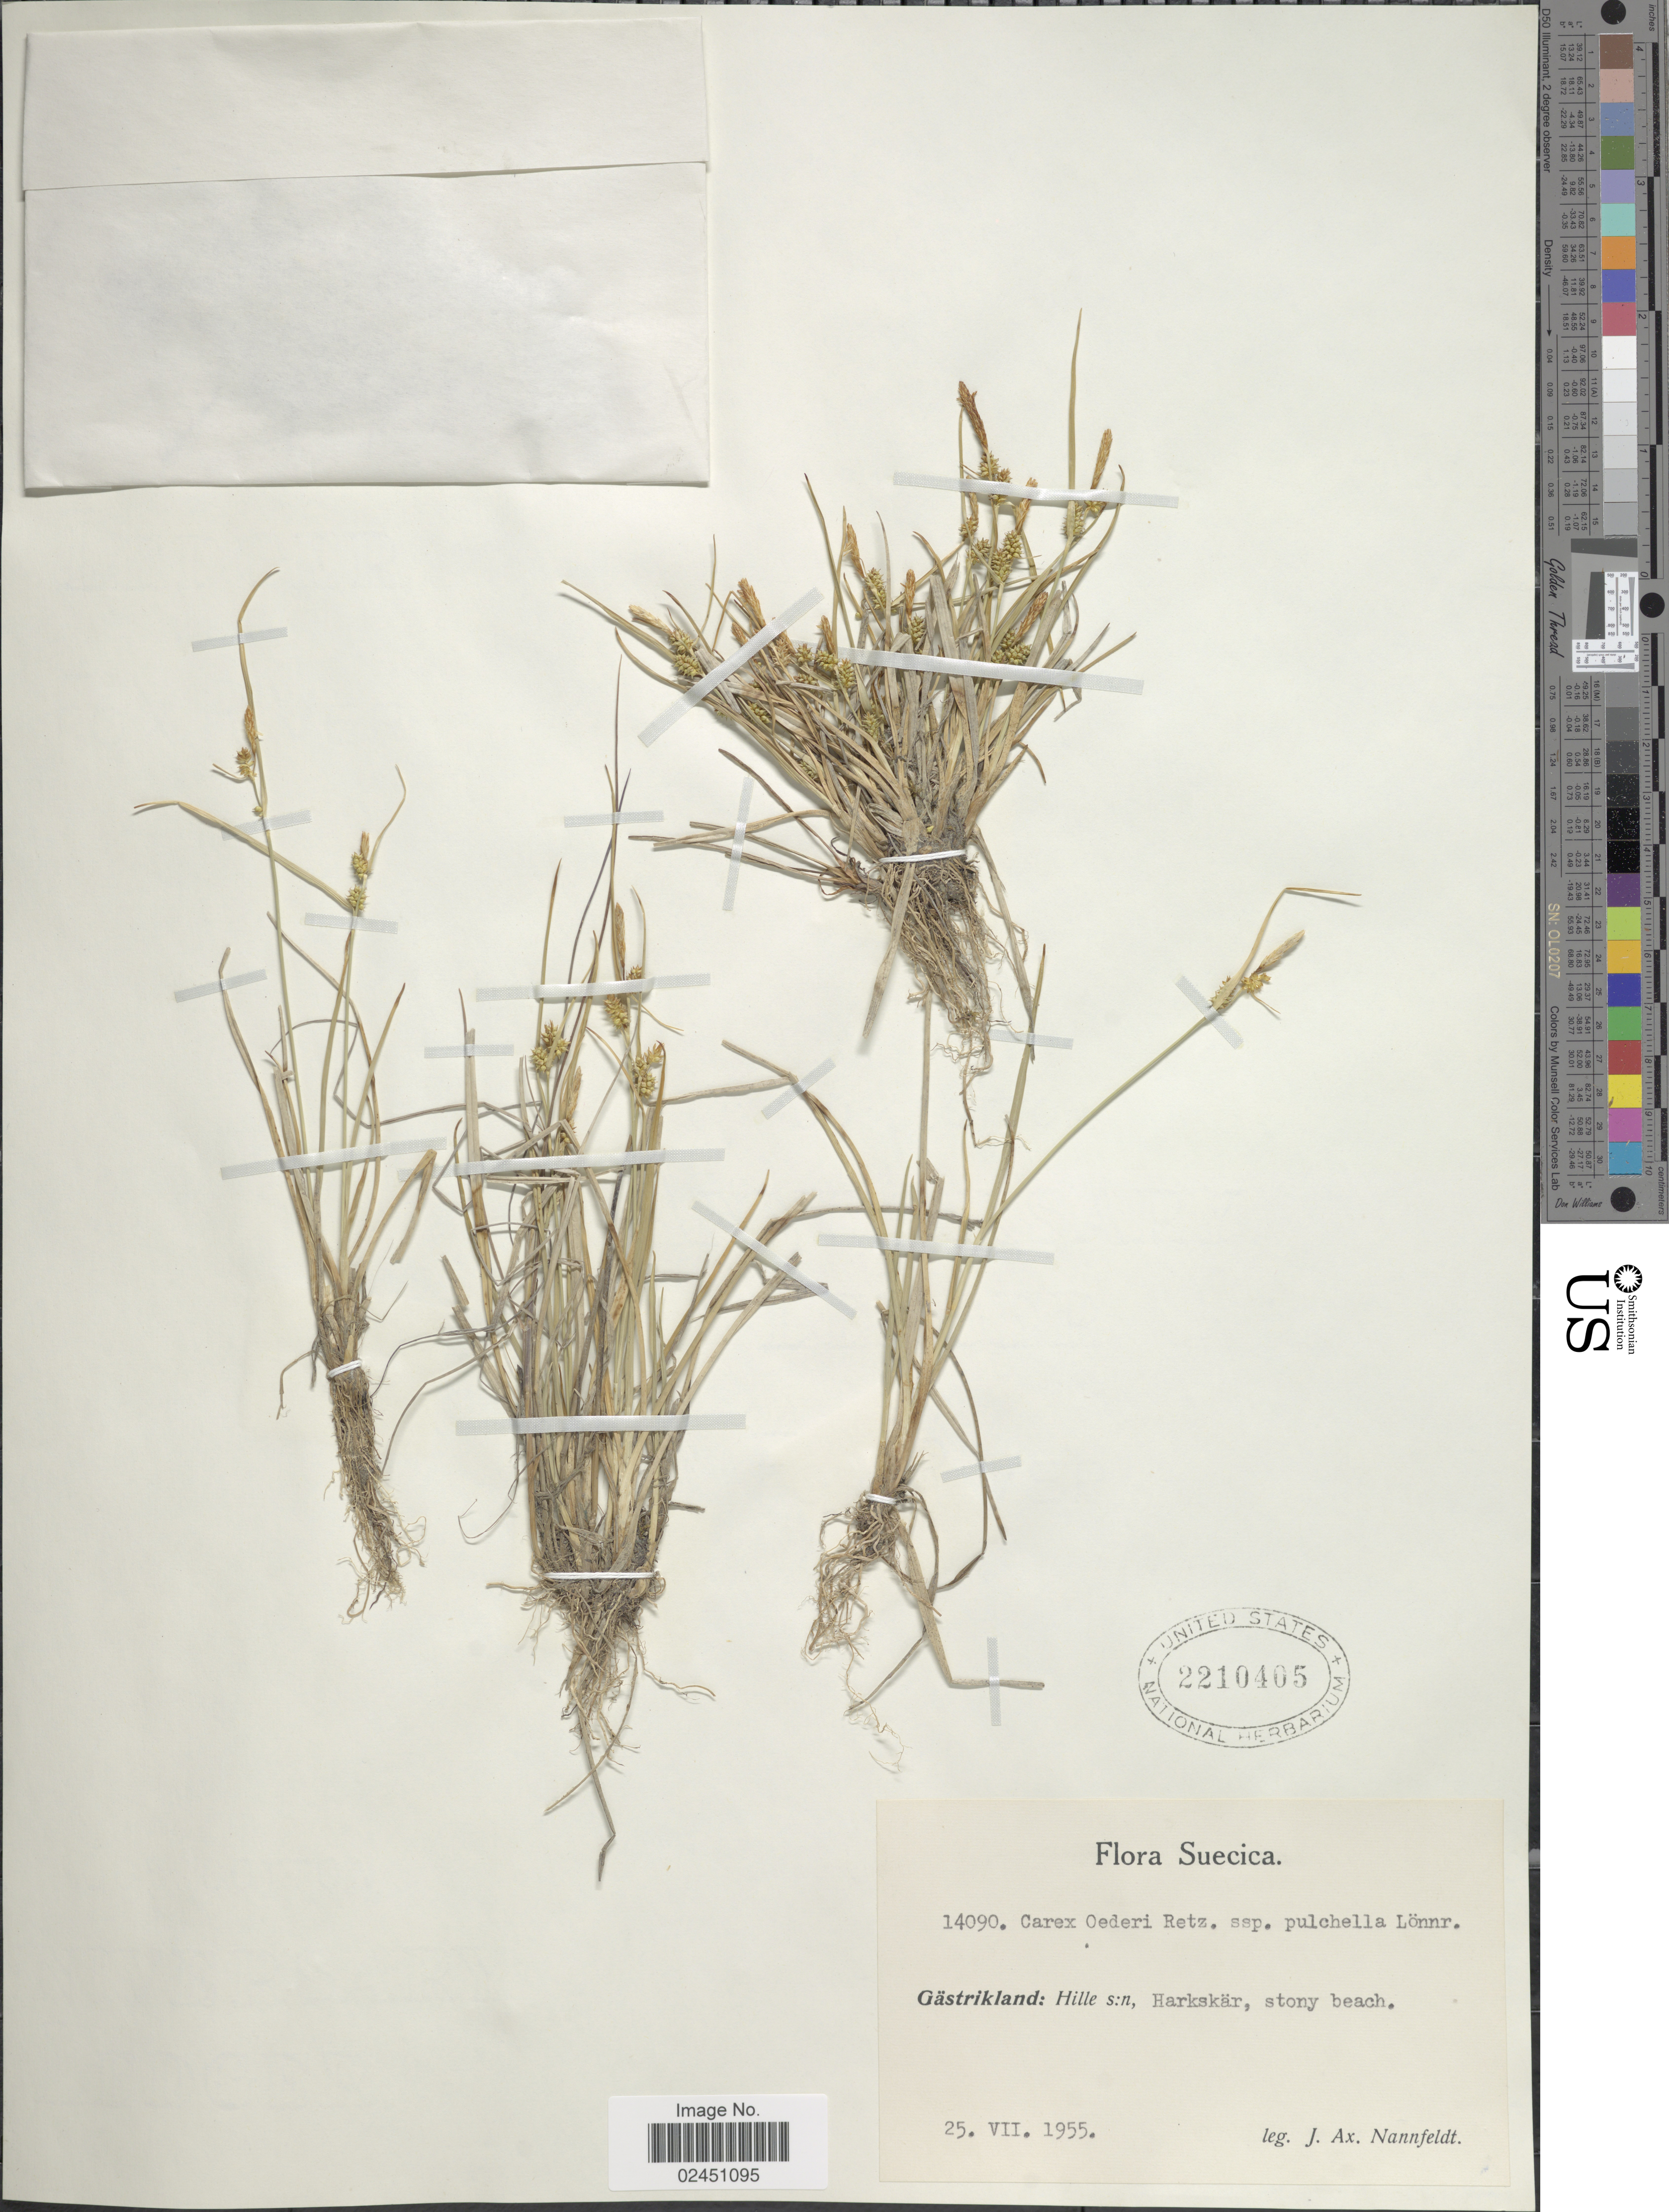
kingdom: Plantae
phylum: Tracheophyta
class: Liliopsida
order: Poales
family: Cyperaceae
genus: Carex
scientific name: Carex oederi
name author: Retz.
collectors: J. Nannfeldt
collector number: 14090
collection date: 1955-07-25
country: Sweden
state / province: Gavleborg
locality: Suecica. Gastrikland: Hille s:n, Harkskar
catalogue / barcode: US 2210405